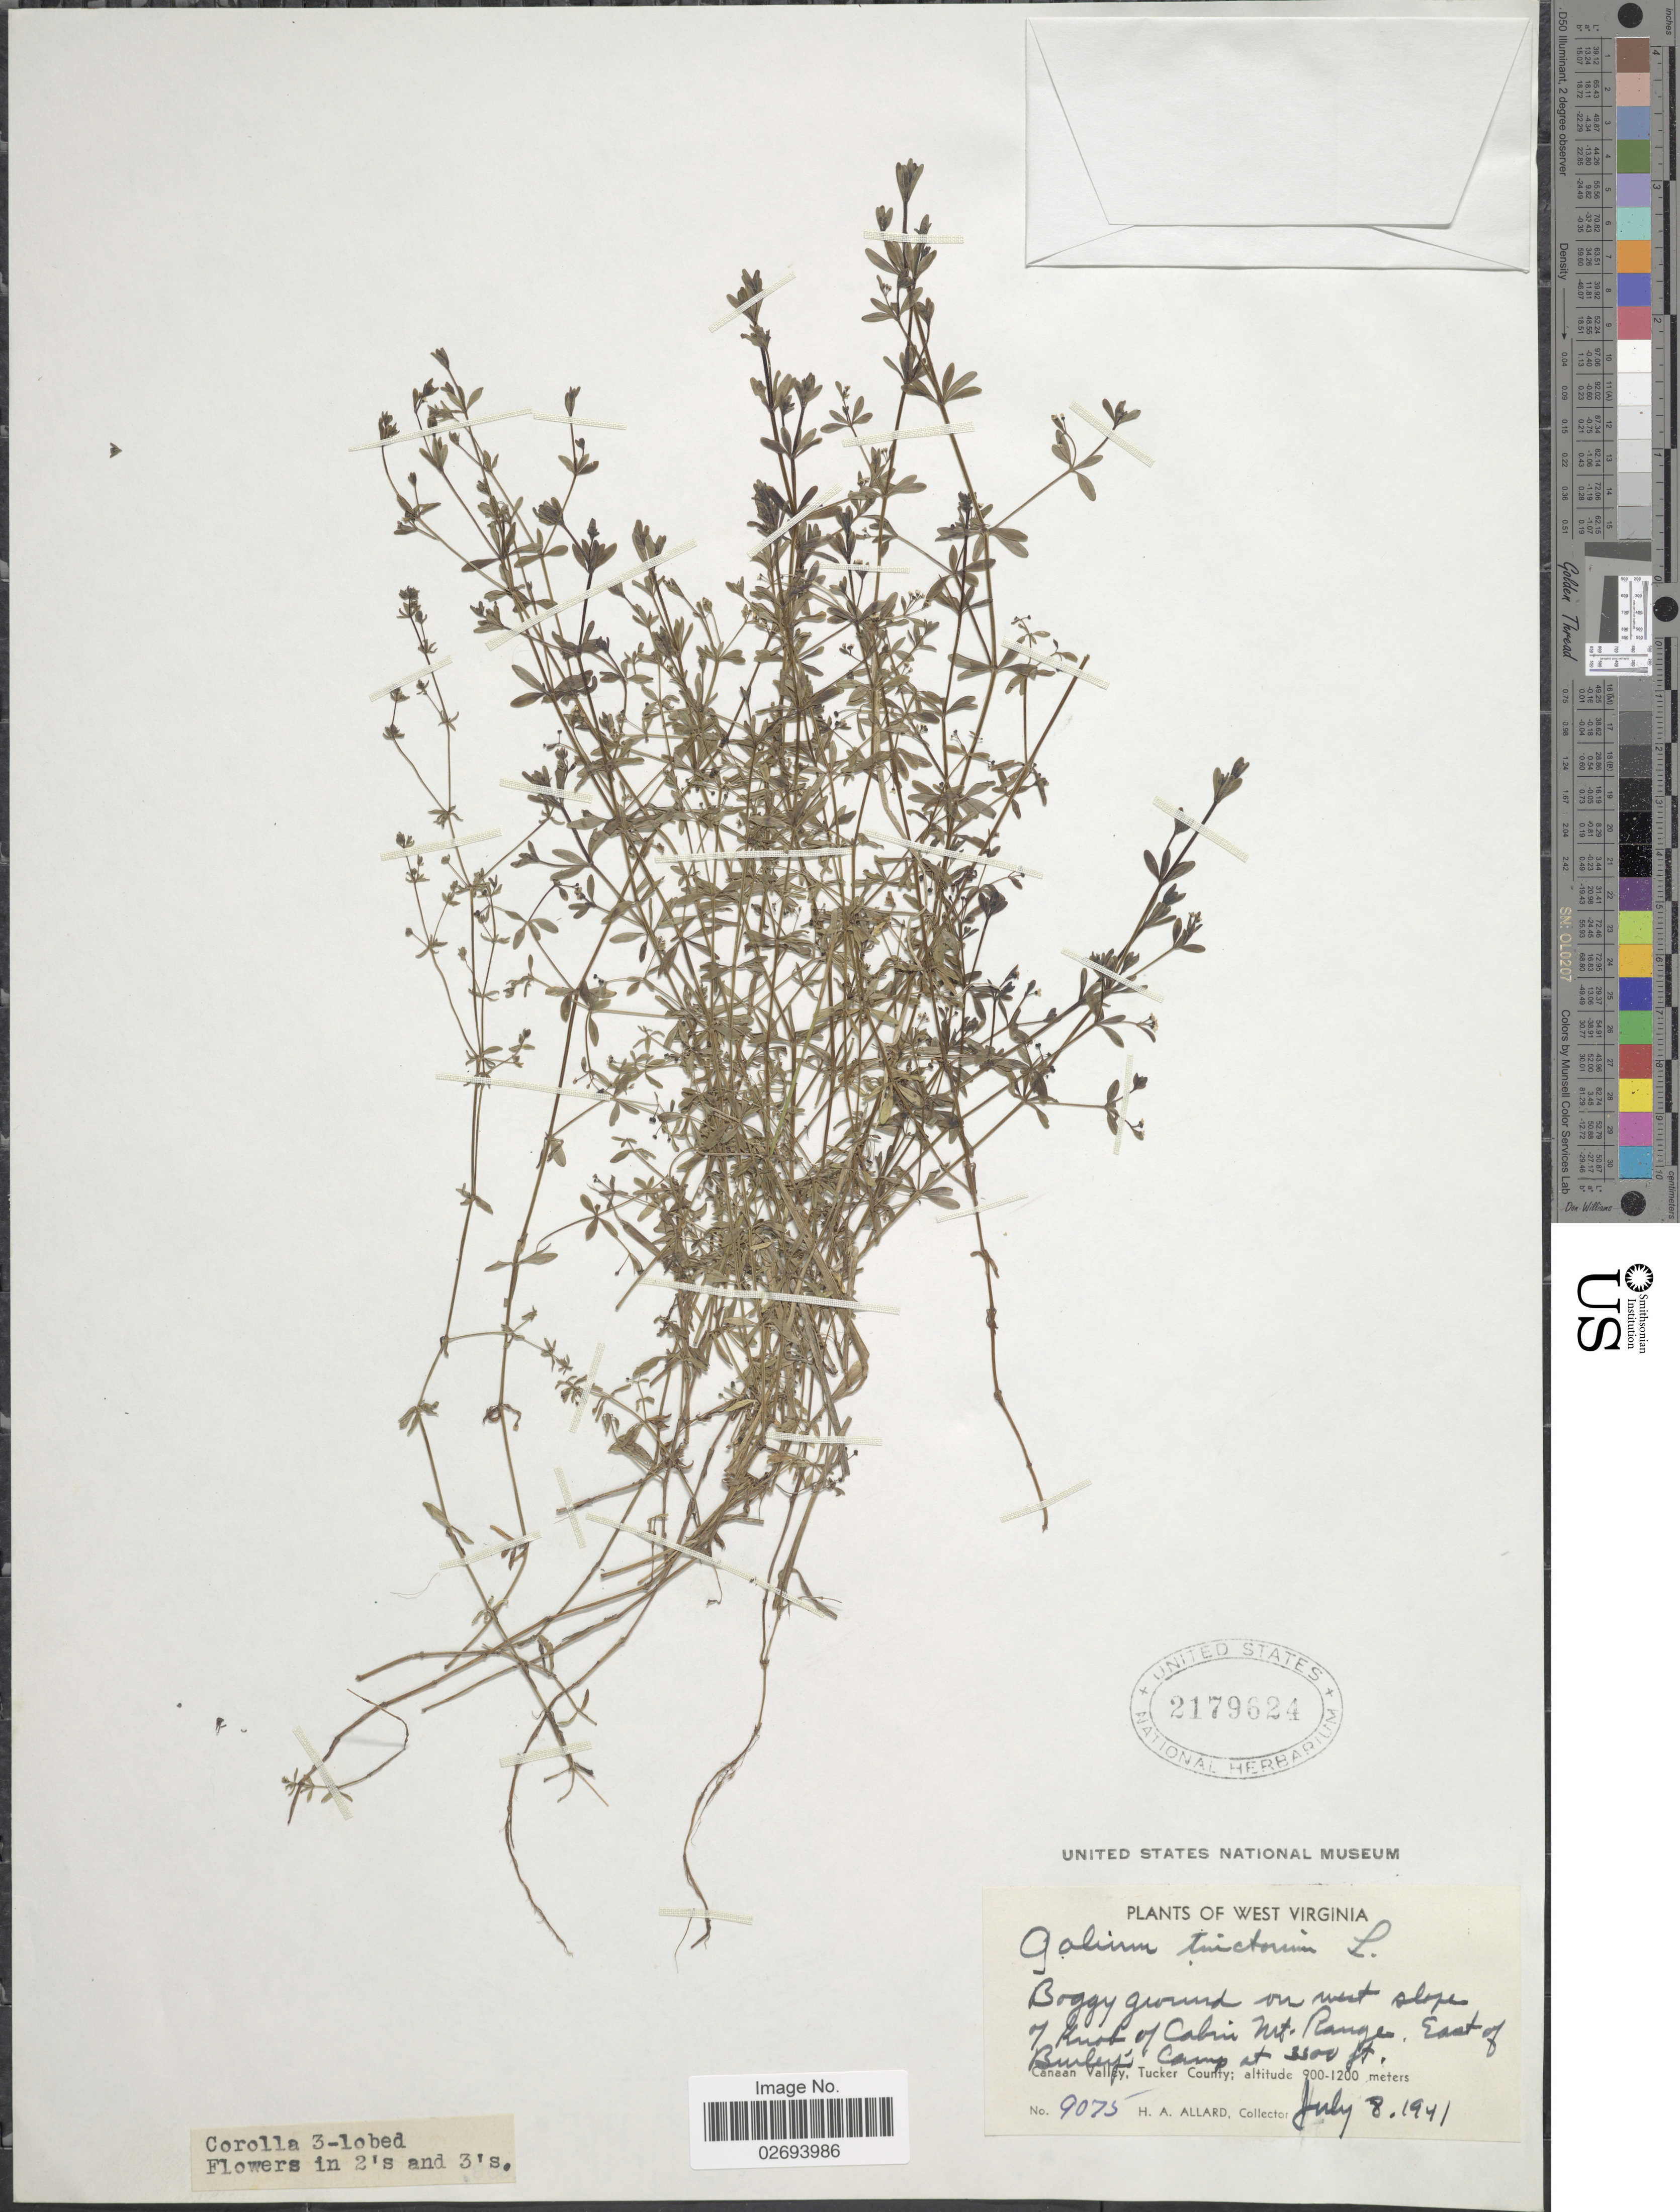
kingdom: Plantae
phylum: Tracheophyta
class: Magnoliopsida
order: Gentianales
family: Rubiaceae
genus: Galium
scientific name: Galium tinctorium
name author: (L.) Scop.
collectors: H. A. Allard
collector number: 9075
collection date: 1941-07-08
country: United States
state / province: West Virginia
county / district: Tucker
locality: Boggy ground on west slope of knob of Cabin Mt. Range. East of Burley's Camp. Canaan Valley, Tucker County.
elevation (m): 1006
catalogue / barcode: US 2179624